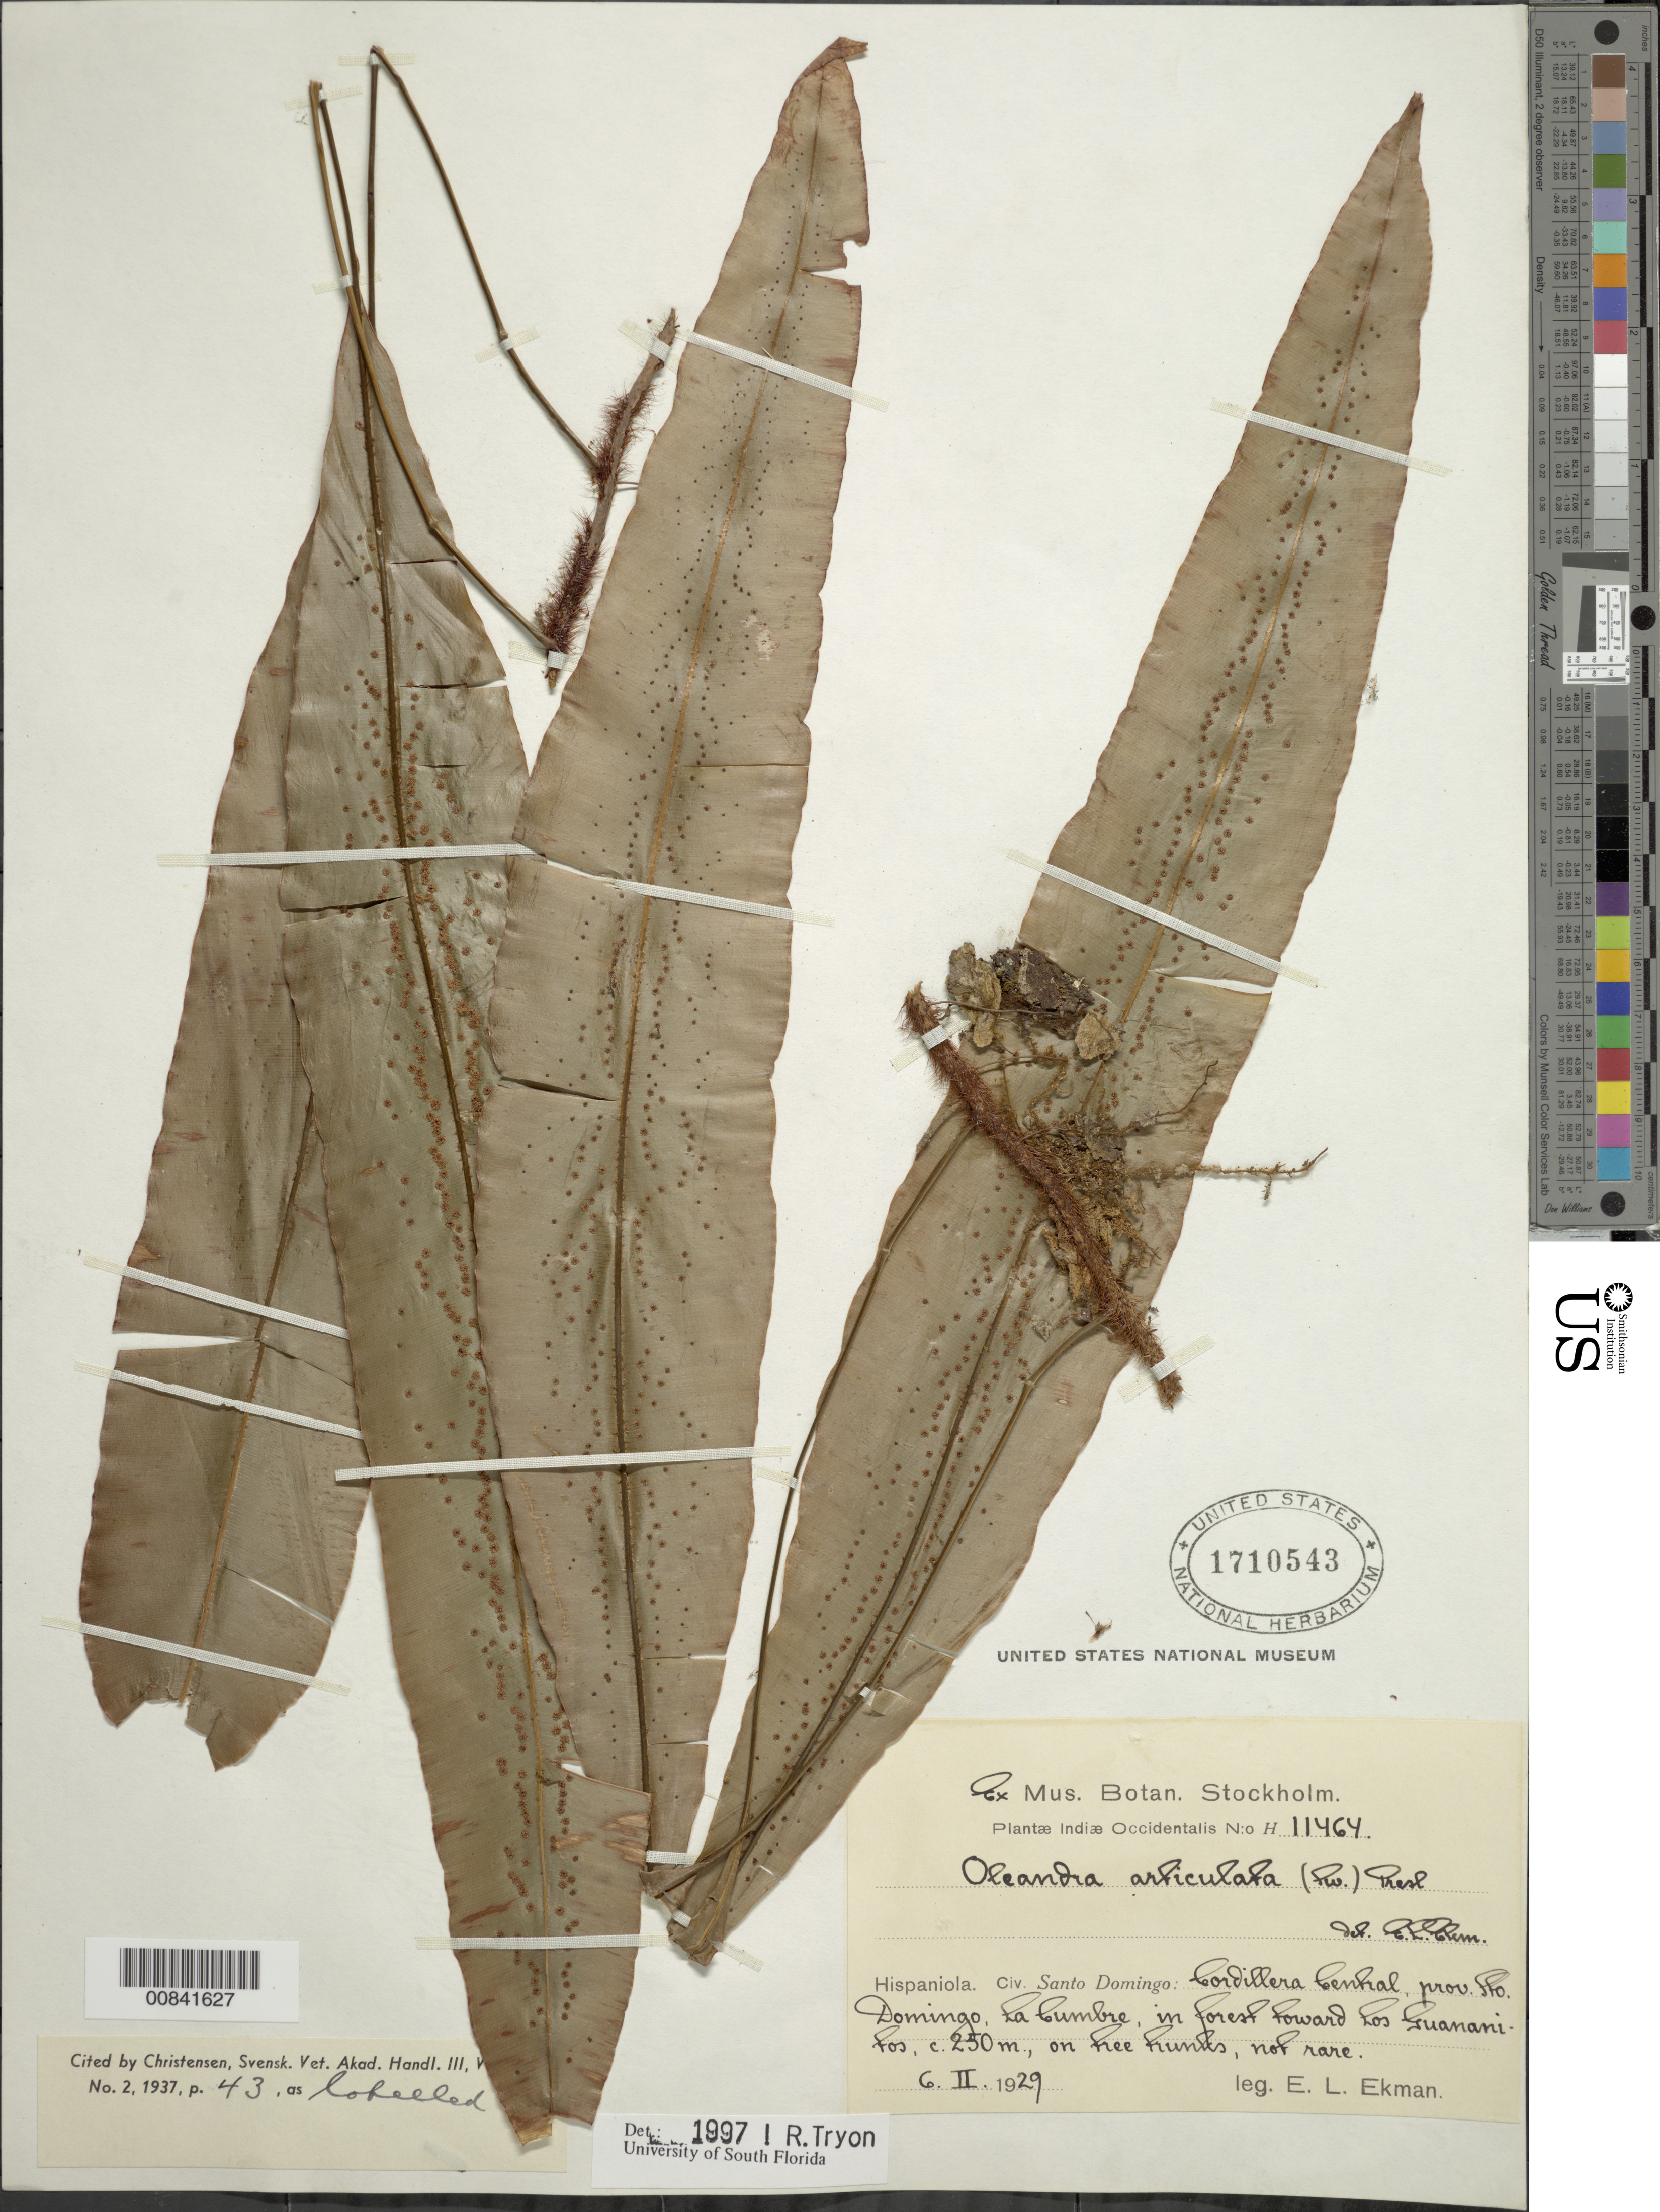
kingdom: Plantae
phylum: Tracheophyta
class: Polypodiopsida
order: Polypodiales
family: Oleandraceae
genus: Oleandra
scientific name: Oleandra articulata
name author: (Sw.) C. Presl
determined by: Tryon, Rolla M., Jr.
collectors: E. L. Ekman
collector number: H 11464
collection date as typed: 06 Feb 1929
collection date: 1929-02-06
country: Dominican Republic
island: Hispaniola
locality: Cordillera Central, La Cumbre, toward Los Guananitos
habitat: Forest, on tree trunks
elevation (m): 250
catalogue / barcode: US 1710543